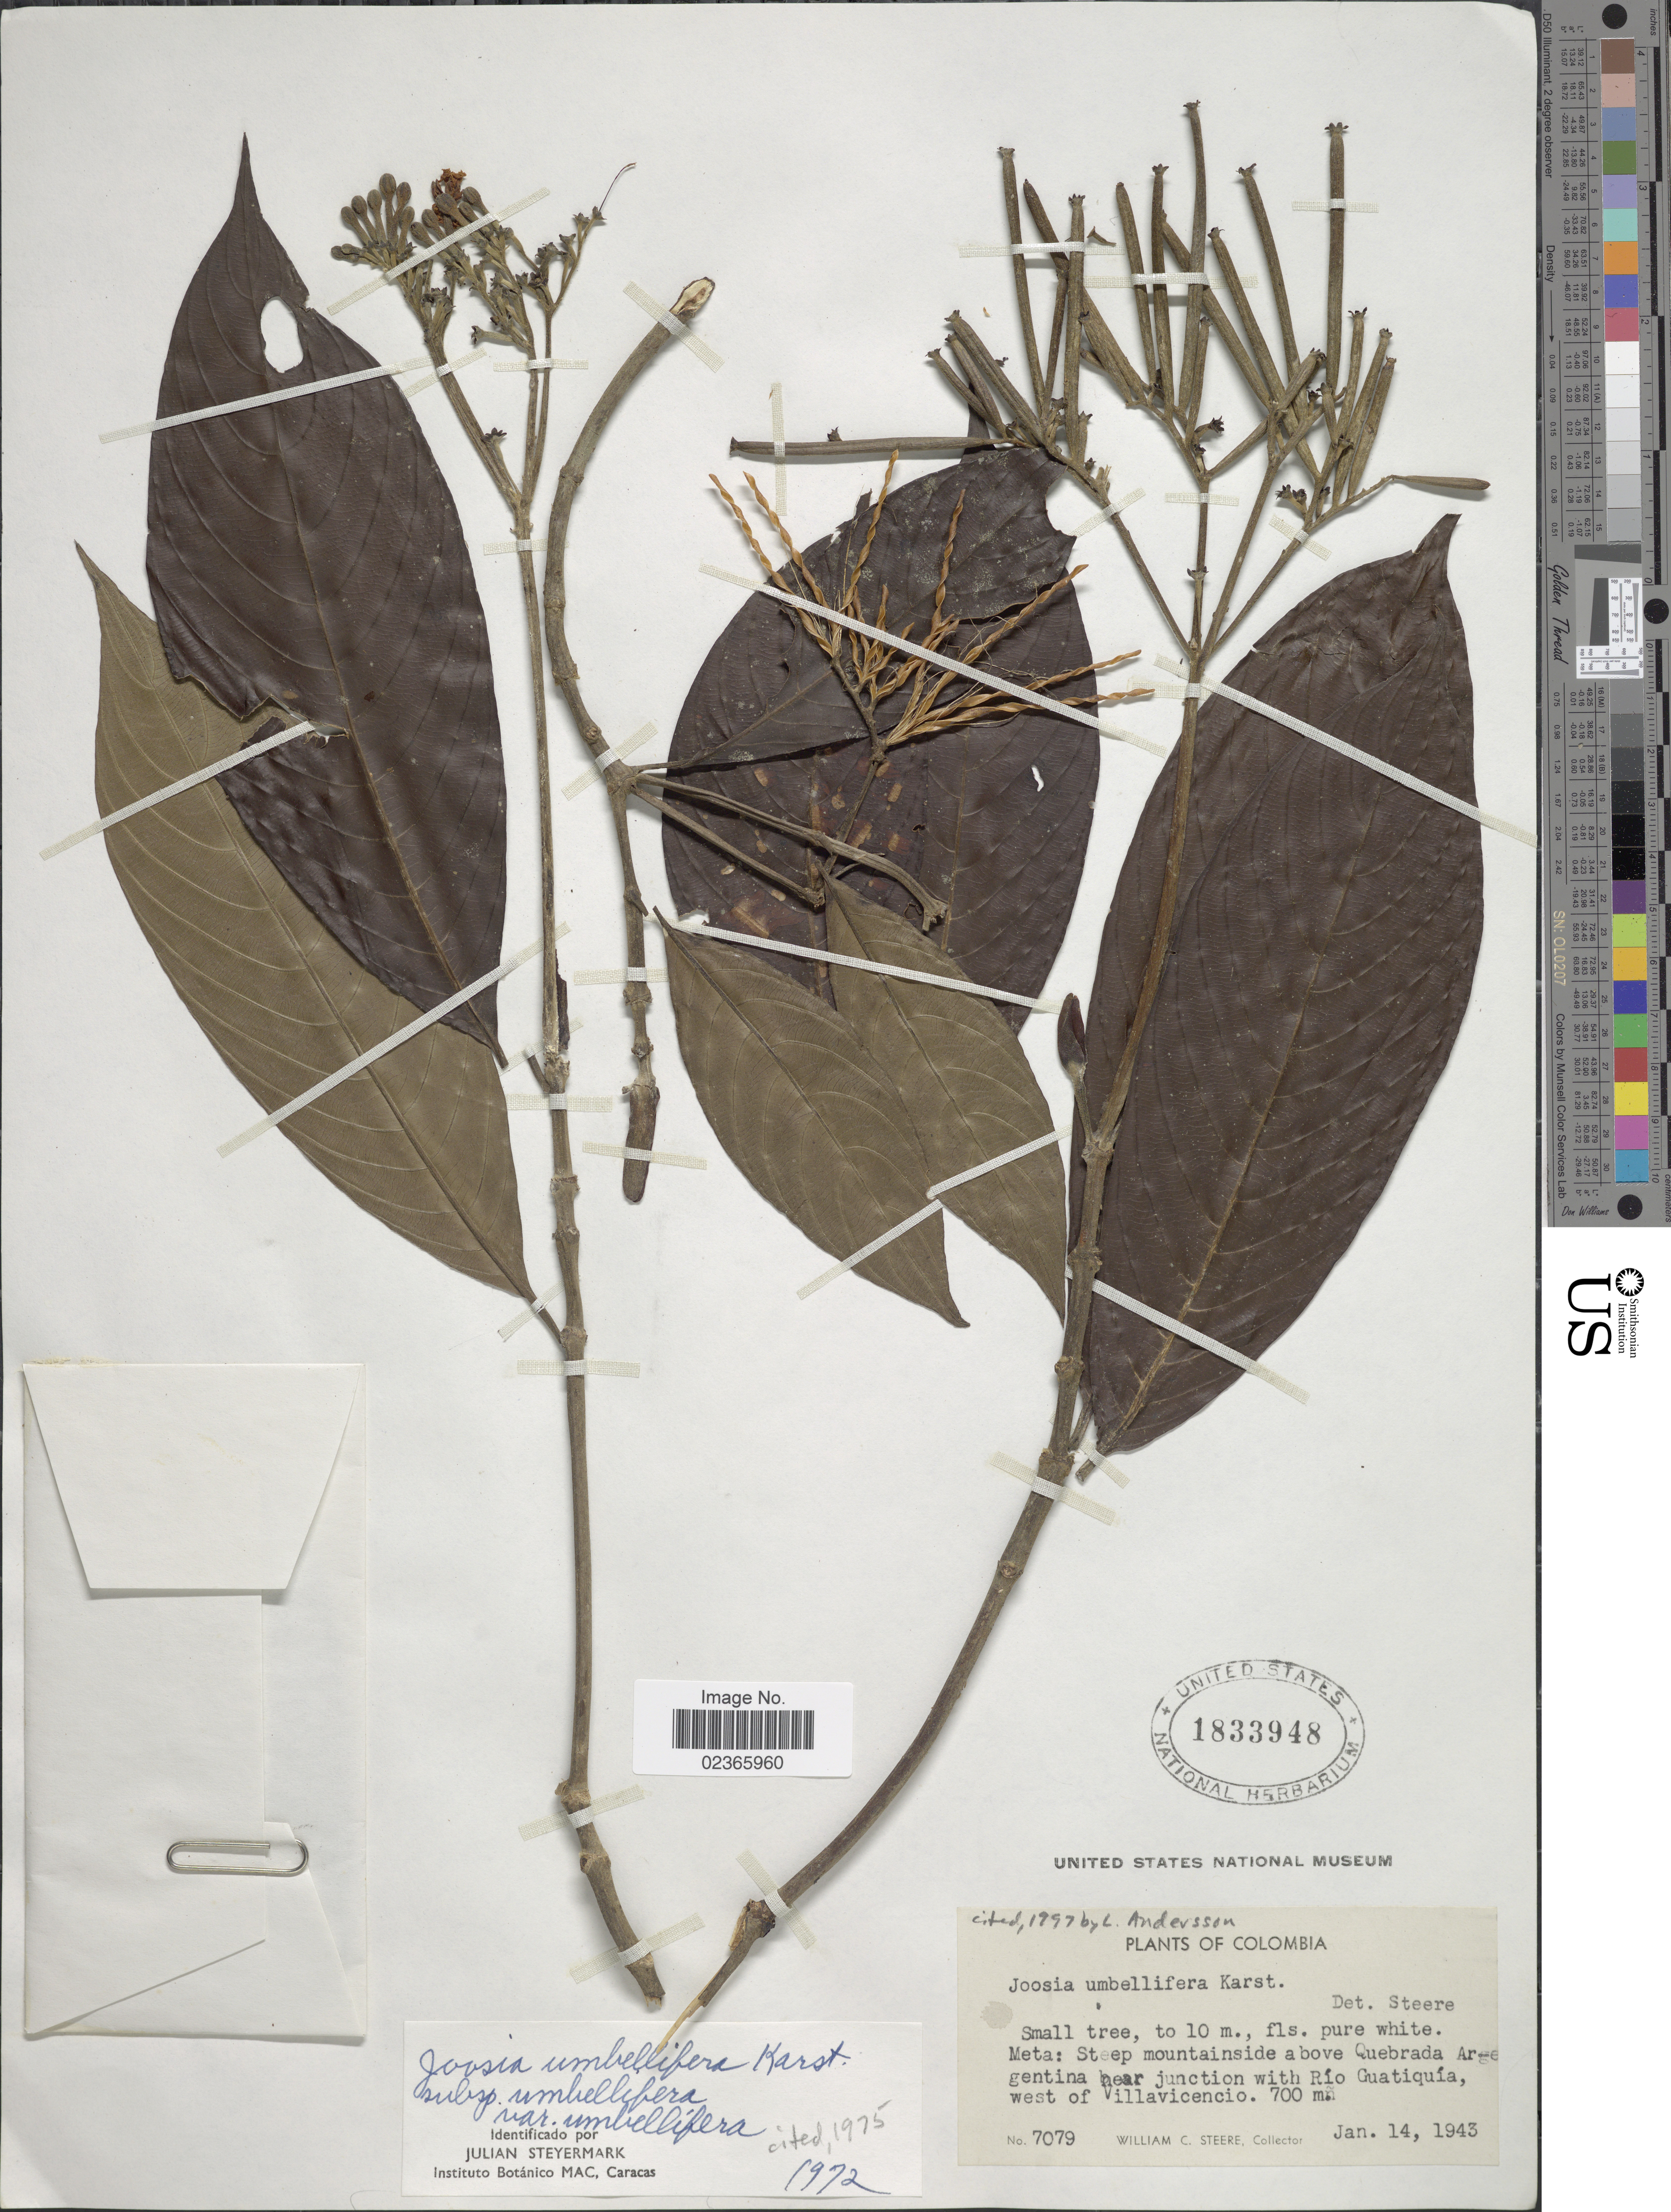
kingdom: Plantae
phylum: Tracheophyta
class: Magnoliopsida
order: Gentianales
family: Rubiaceae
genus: Joosia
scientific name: Joosia umbellifera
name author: H. Karst.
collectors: W. C. Steere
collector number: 7079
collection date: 1943-01-14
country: Colombia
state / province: Meta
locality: Colombia. Meta: Steep mountainside above Quebrada Argentina near junction Rio Guatiquia west Villavicencio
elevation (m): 700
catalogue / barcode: US 1833948